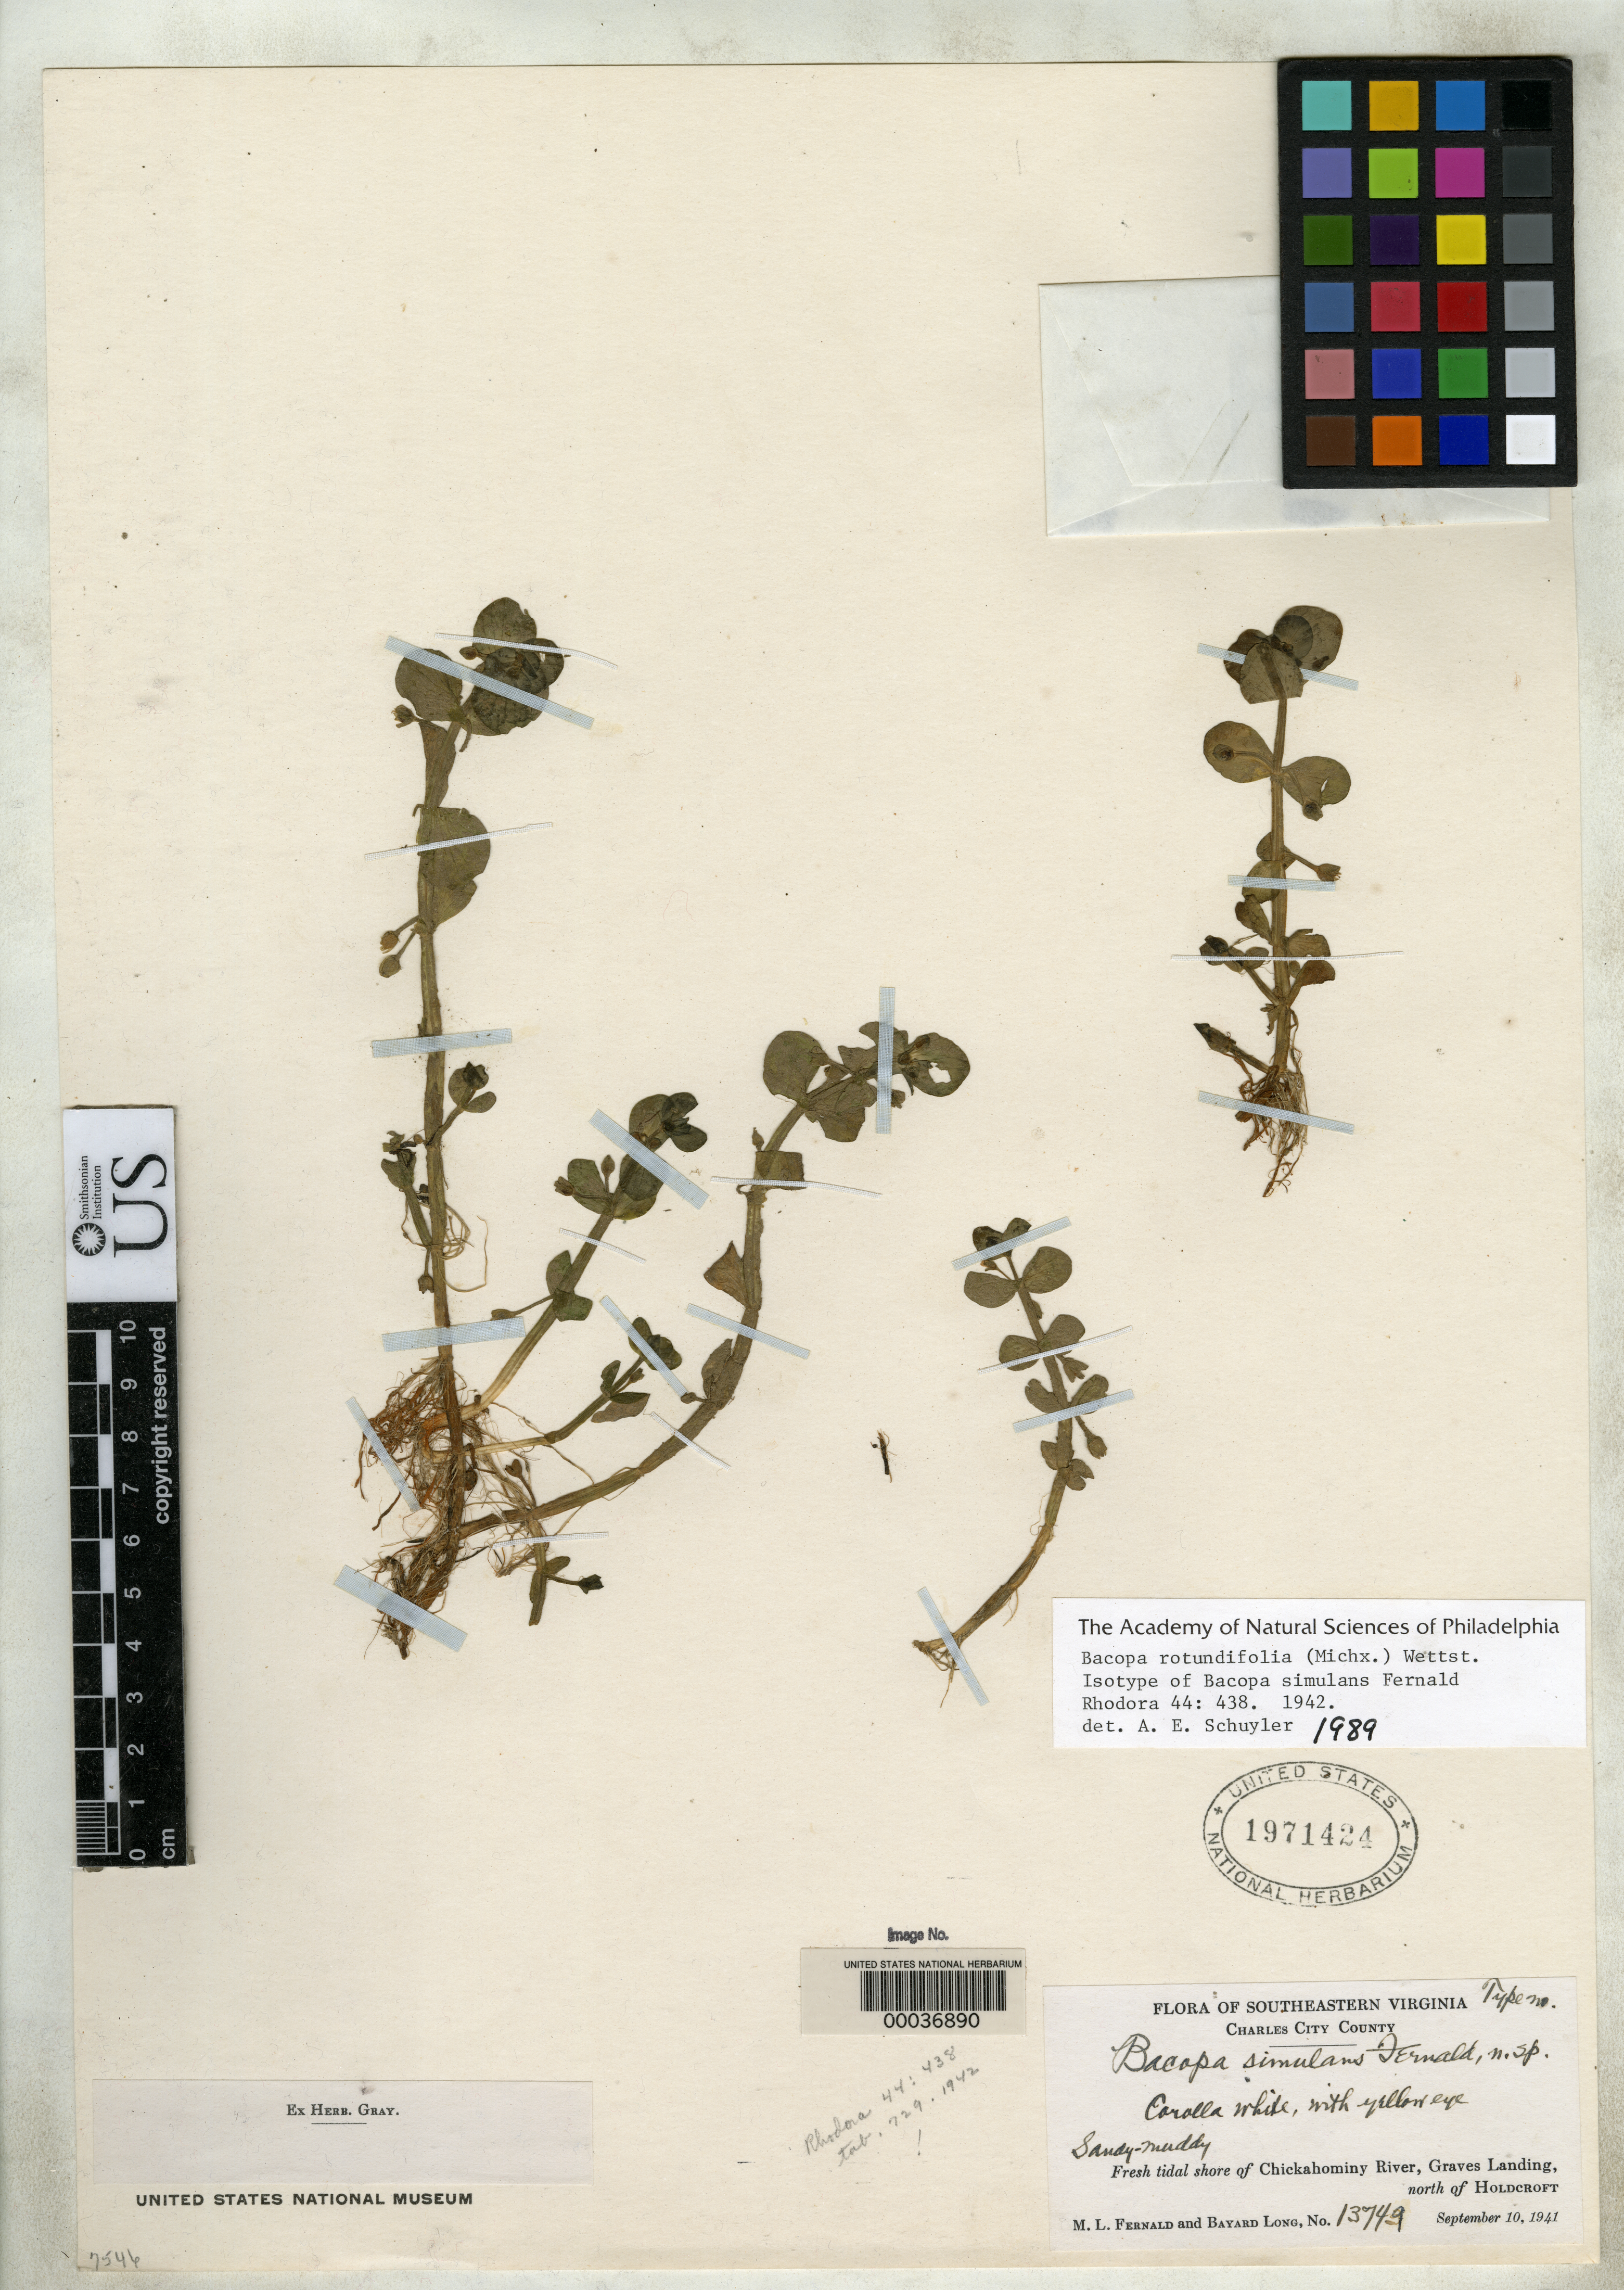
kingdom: Plantae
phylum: Tracheophyta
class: Magnoliopsida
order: Lamiales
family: Plantaginaceae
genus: Bacopa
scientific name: Bacopa simulans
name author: Fernald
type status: Isotype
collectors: M. L. Fernald & B. H. Long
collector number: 13749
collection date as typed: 10 Sep 1941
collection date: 1941-09-10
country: United States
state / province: Virginia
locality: Holdcroft; Graves Landing.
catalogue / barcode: US 1971424